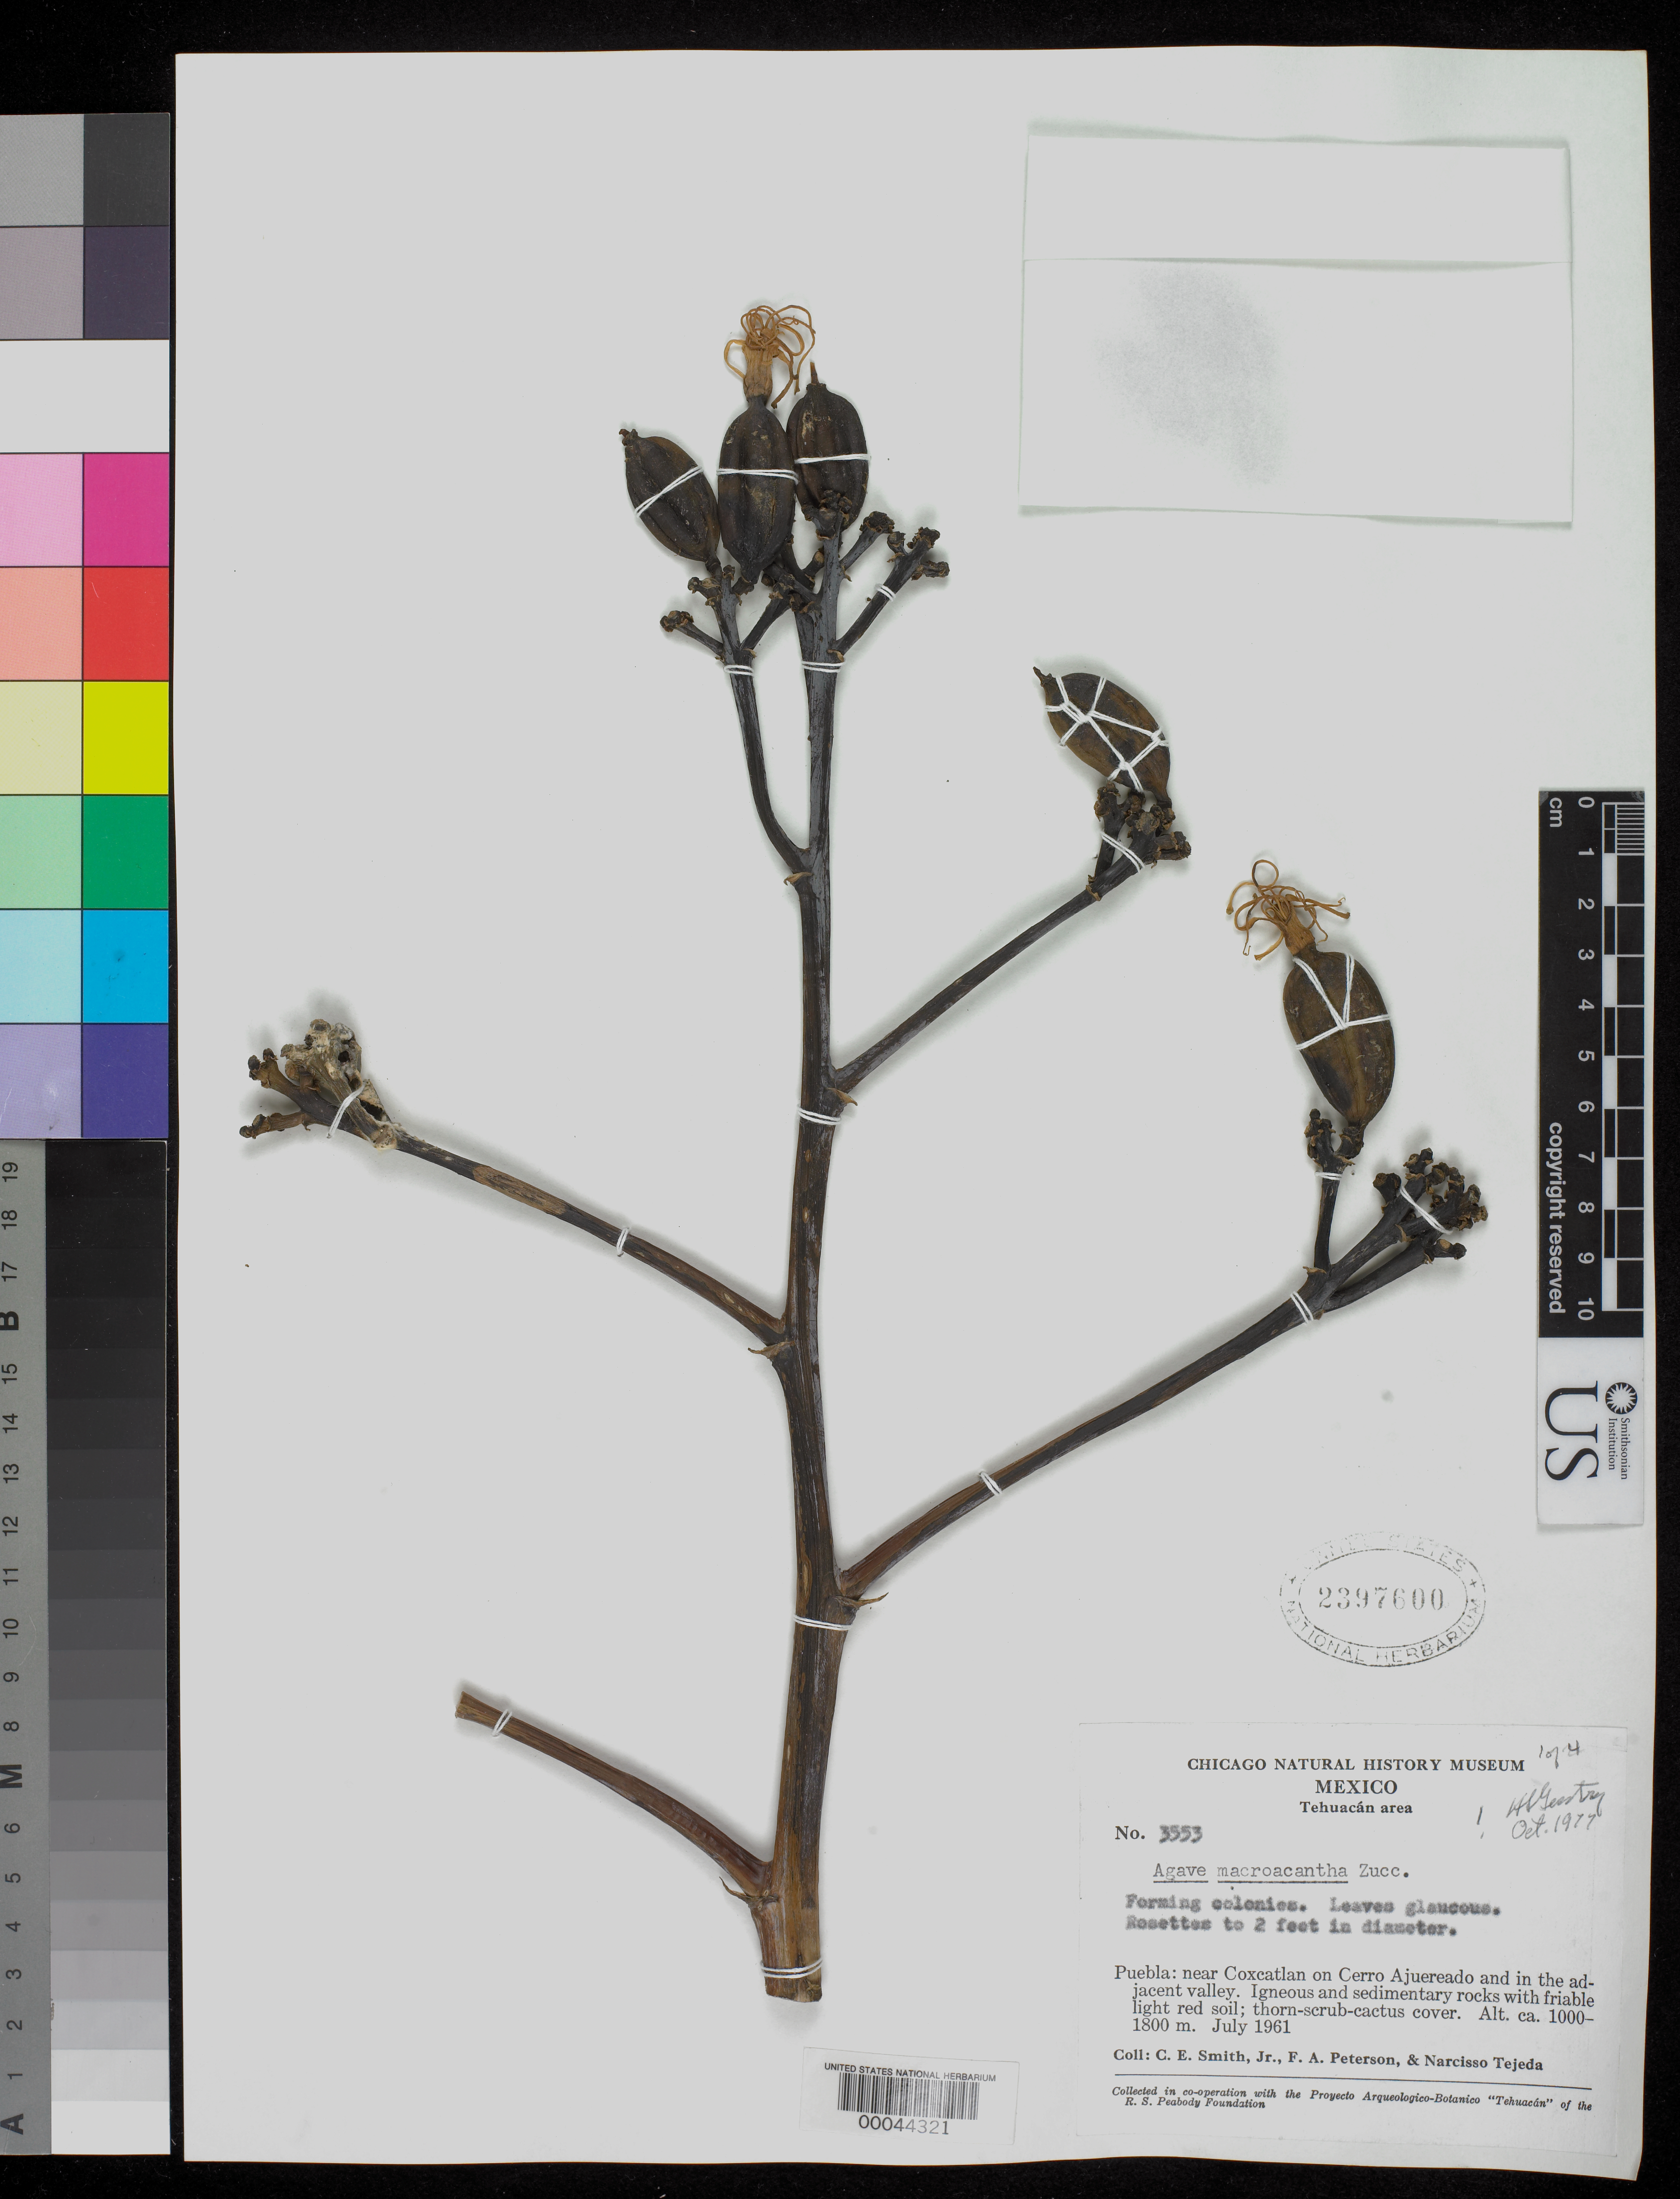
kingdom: Plantae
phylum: Tracheophyta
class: Liliopsida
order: Asparagales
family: Asparagaceae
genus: Agave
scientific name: Agave macroacantha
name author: Zucc.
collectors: C. E. Smith Jr.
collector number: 3553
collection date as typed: Jul 1961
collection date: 1961-07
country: Mexico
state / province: Puebla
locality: Tehuacan area: near Coxcatlan on cerro ajuereado & in the adja- cent valley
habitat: Igneous & sedimentary rocks w/friable lt red soil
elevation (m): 1000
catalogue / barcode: US 2397600